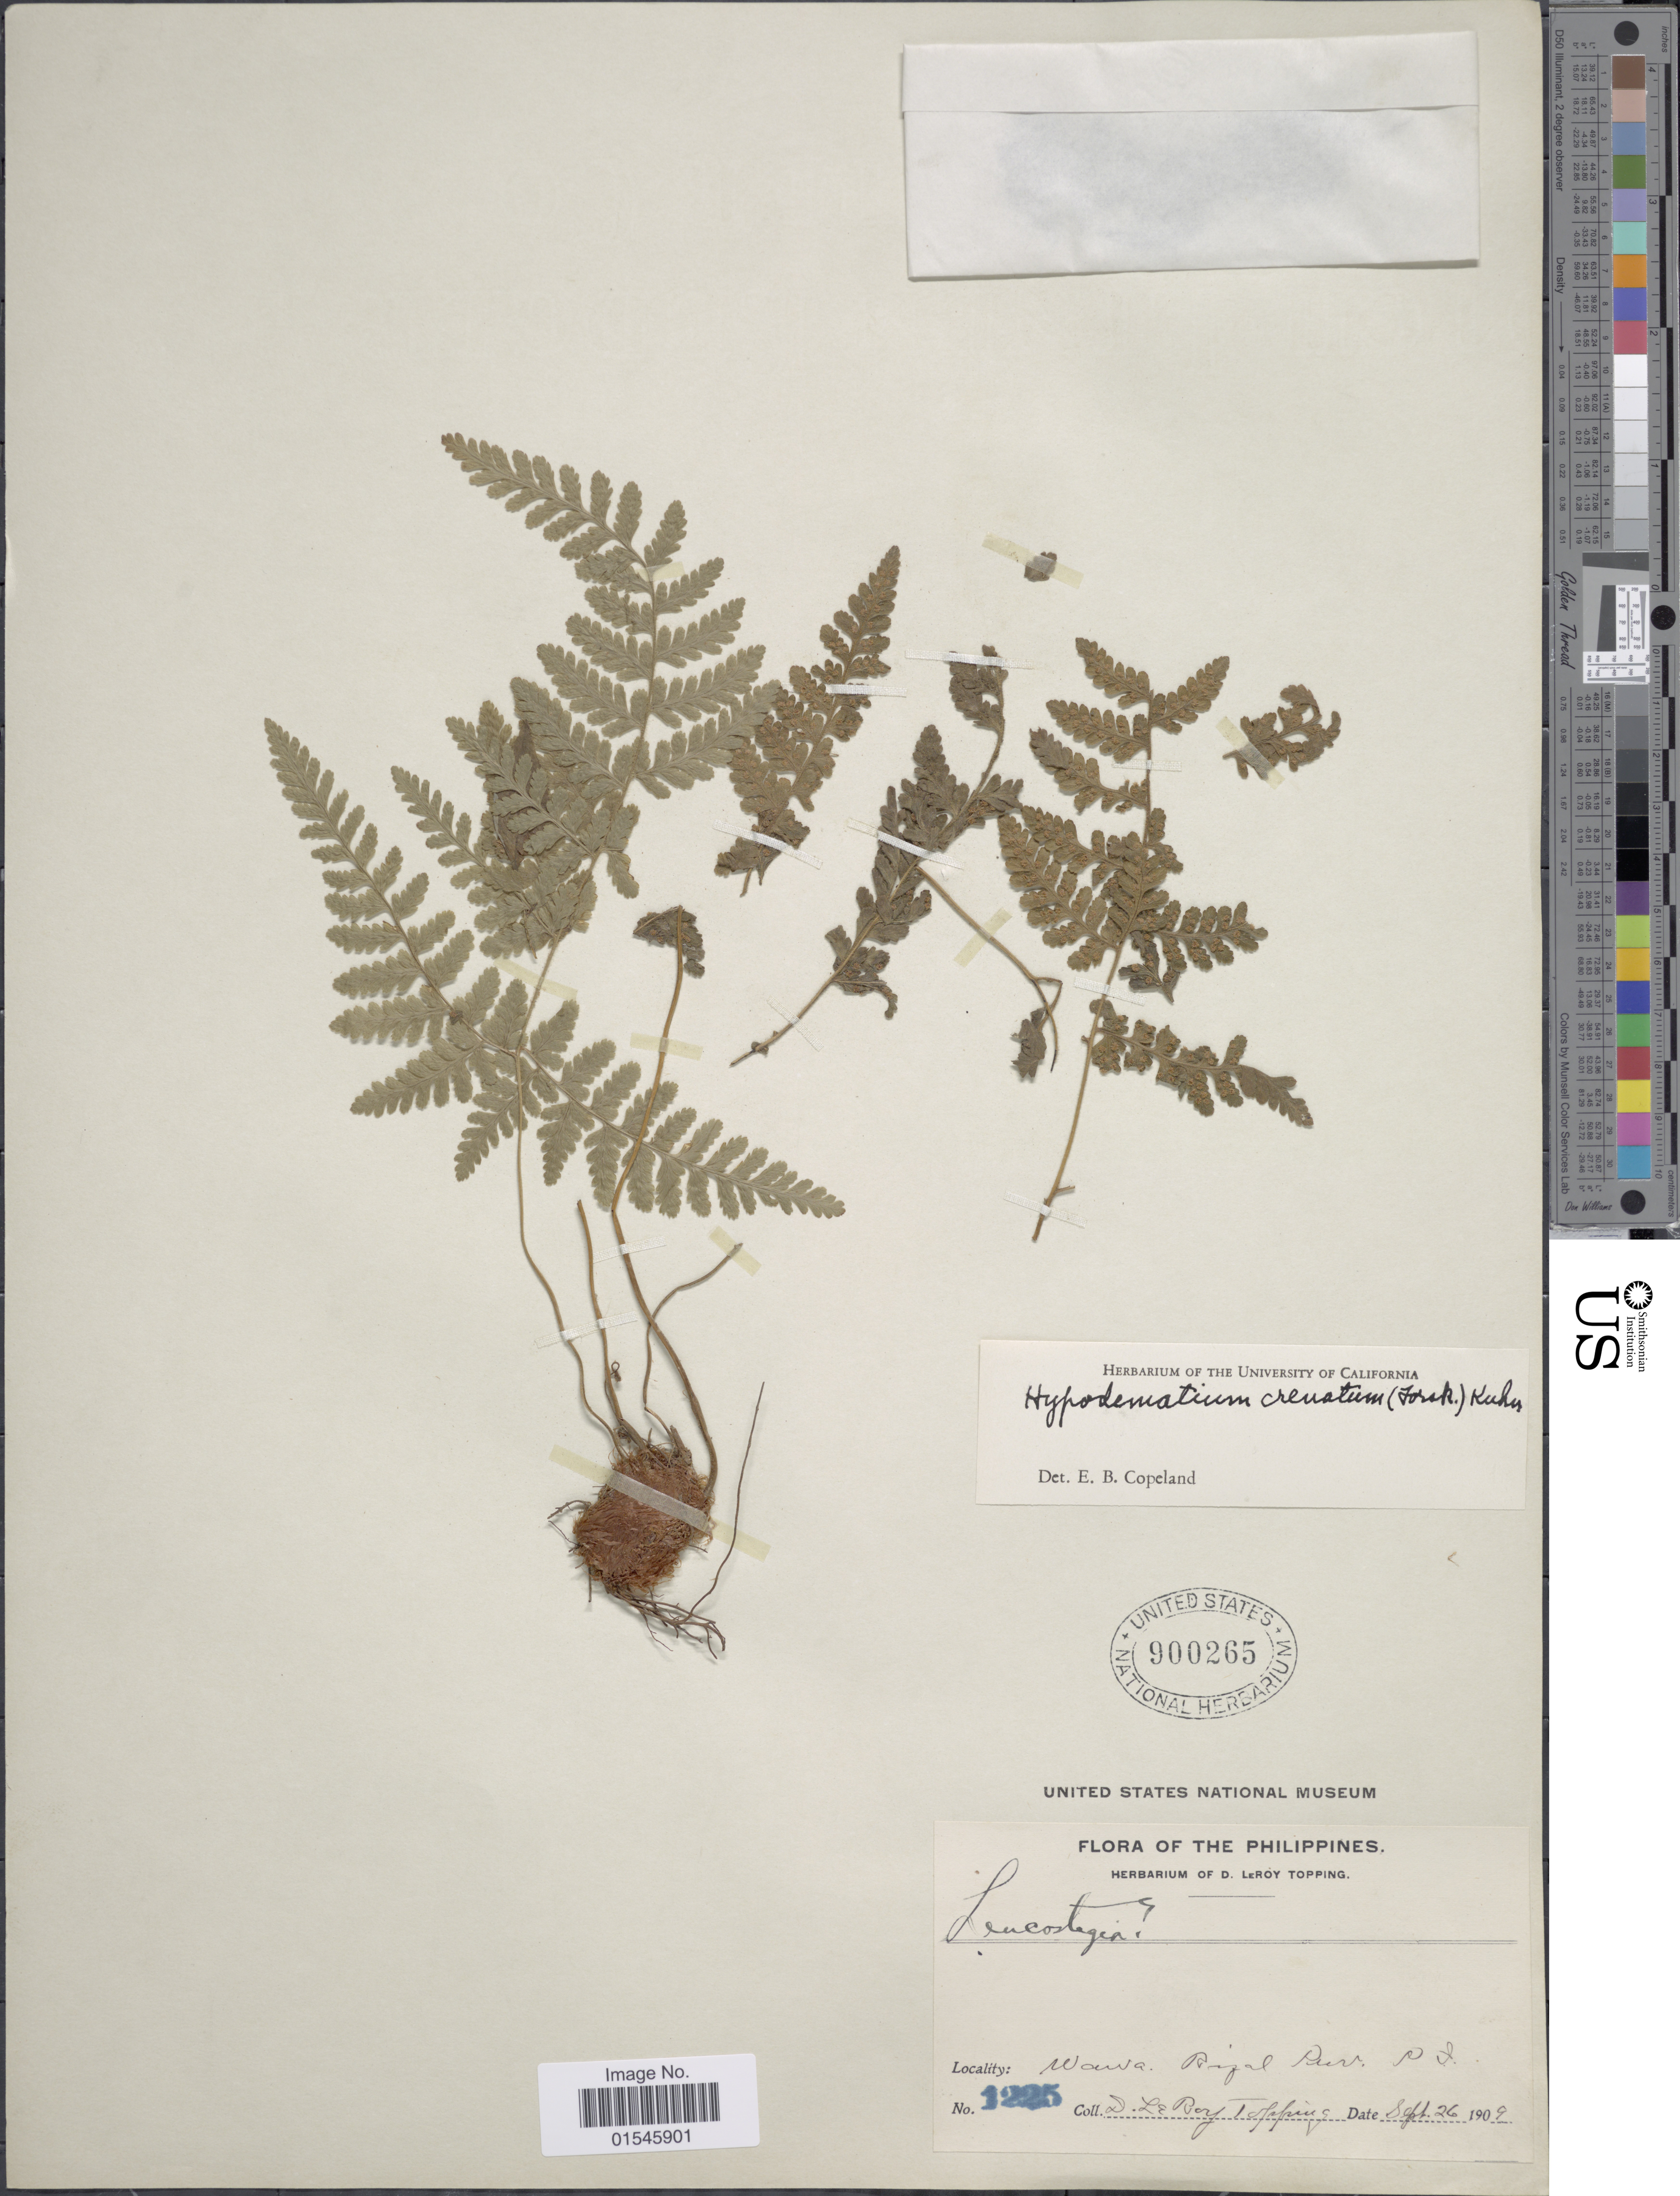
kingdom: Plantae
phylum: Tracheophyta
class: Polypodiopsida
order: Polypodiales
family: Hypodematiaceae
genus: Hypodematium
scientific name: Hypodematium crenatum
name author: (Forssk.) Kuhn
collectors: D. L. Topping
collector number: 1225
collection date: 1909-09-26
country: Philippines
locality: Warva. Rizal P [illegible text]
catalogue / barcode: US 9000265